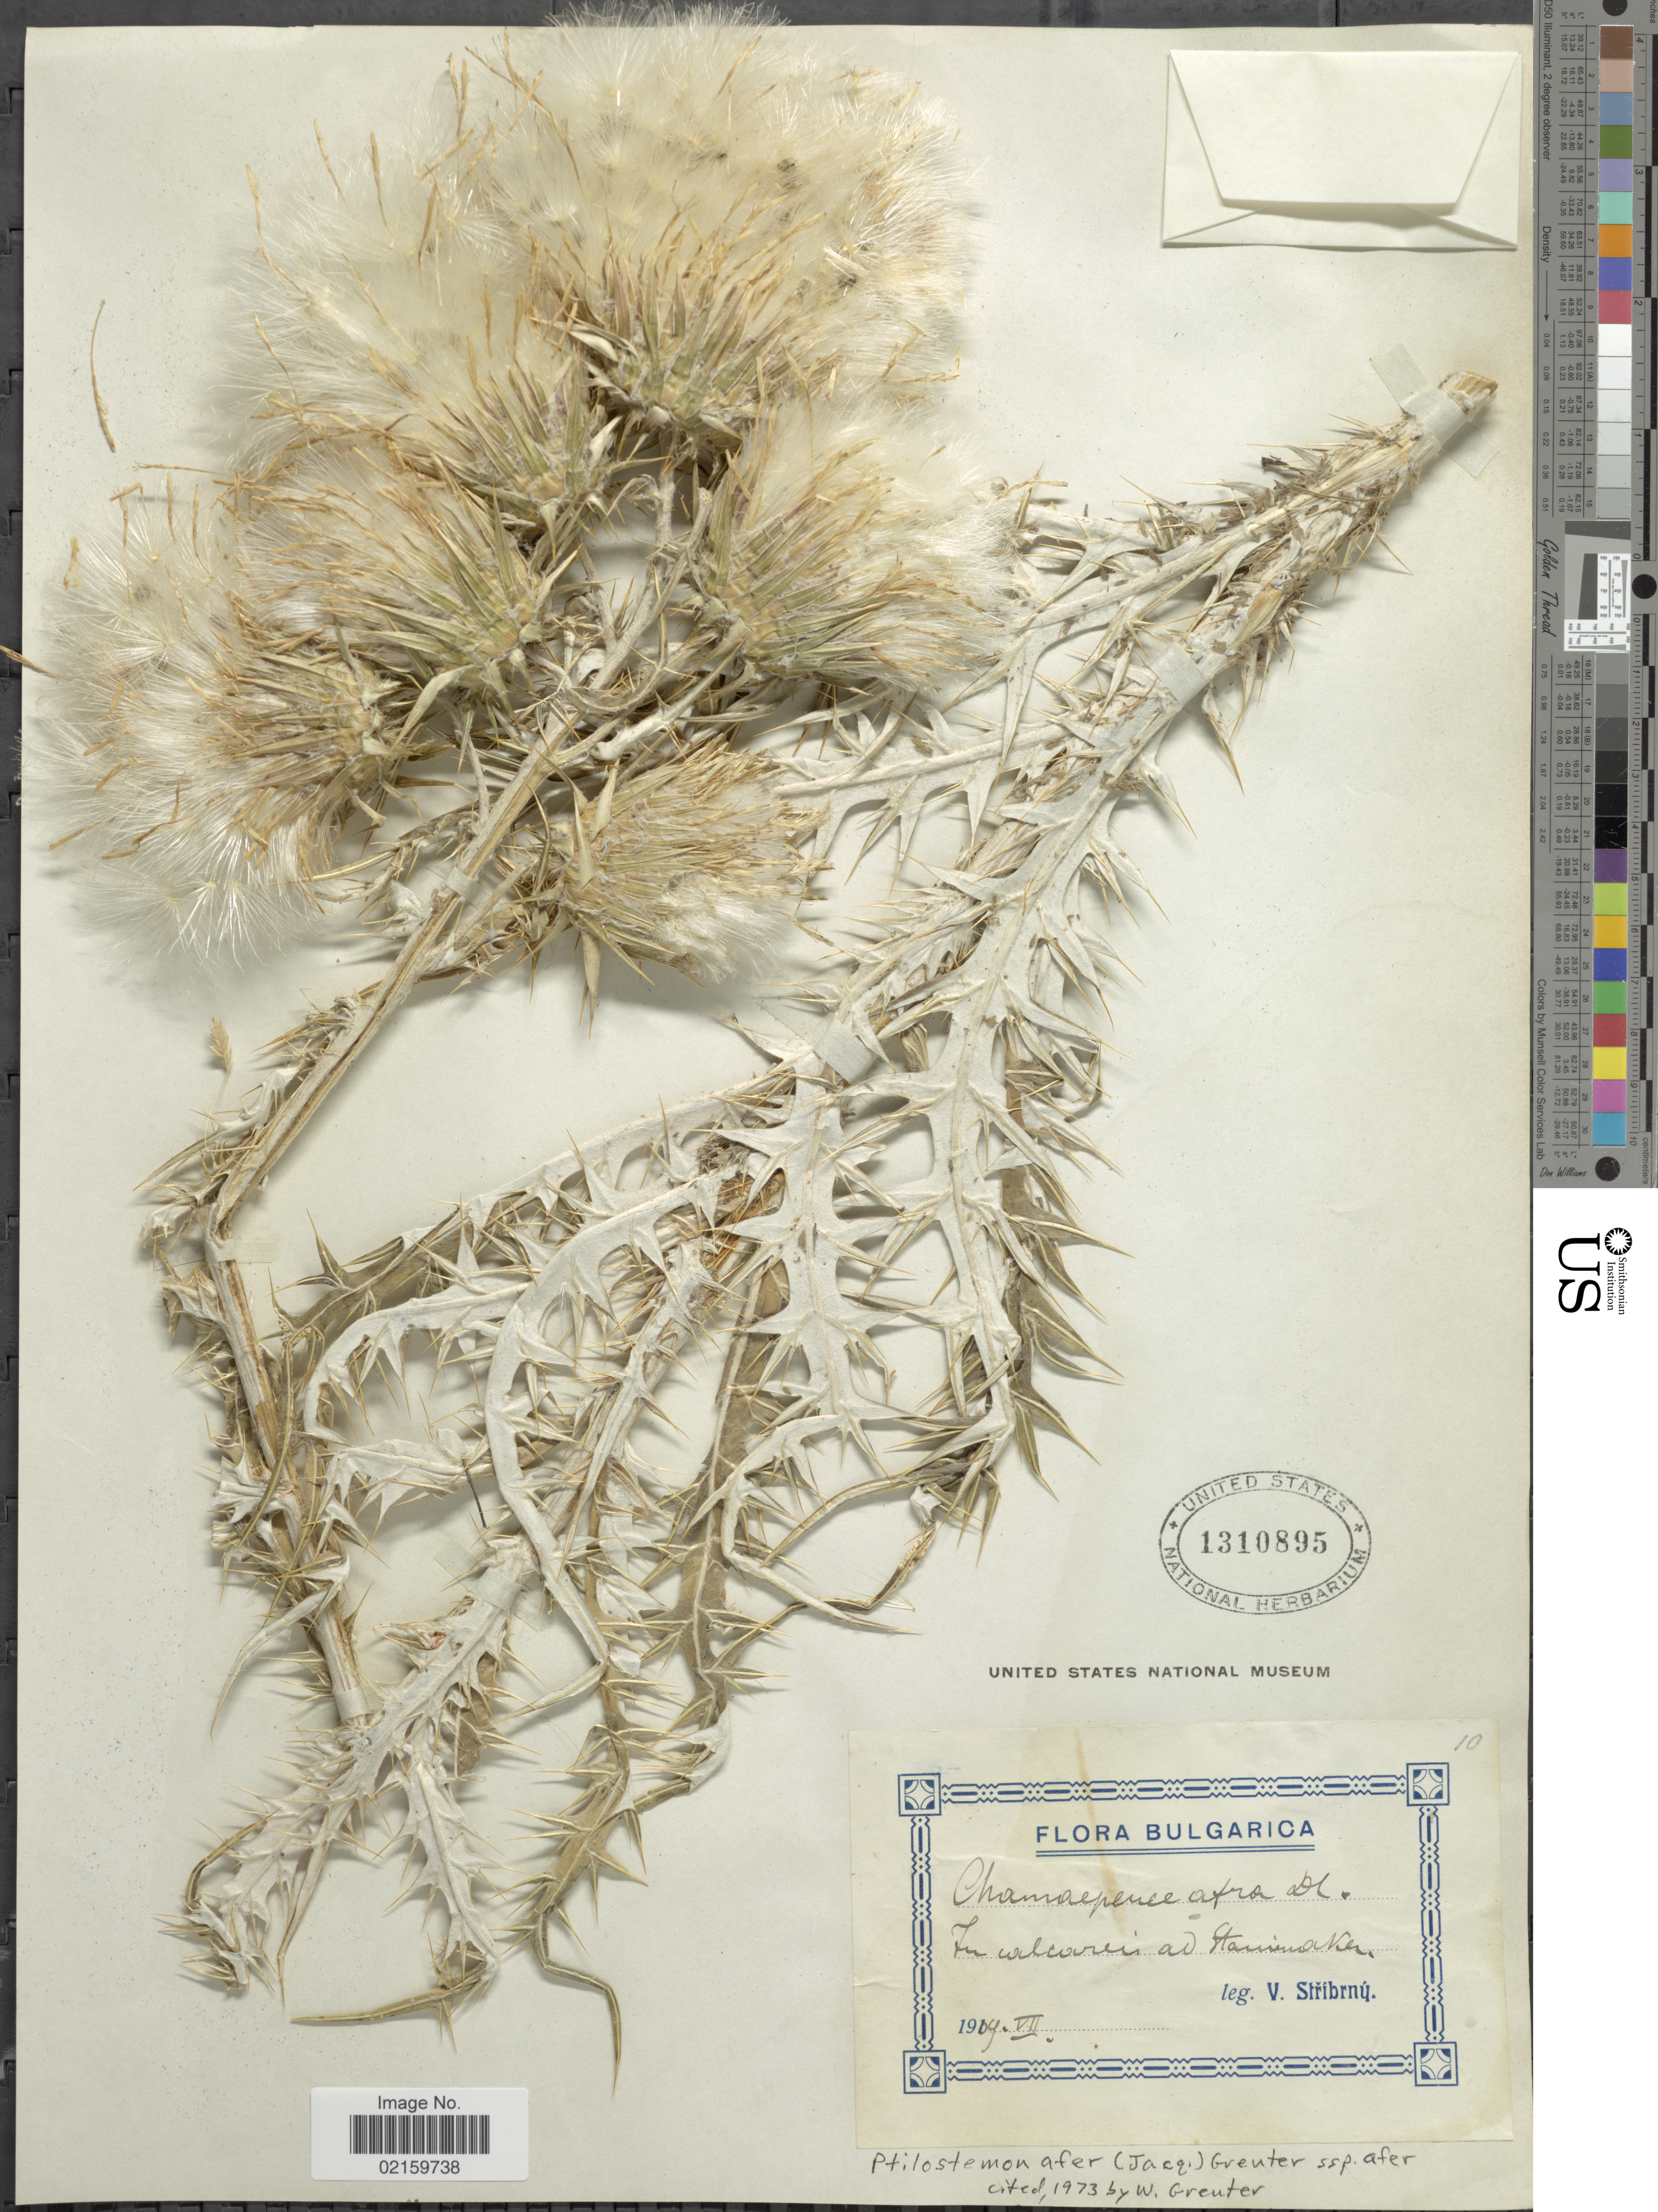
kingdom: Plantae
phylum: Tracheophyta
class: Magnoliopsida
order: Asterales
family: Asteraceae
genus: Ptilostemon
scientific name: Ptilostemon afer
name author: (Jacq.) Greuter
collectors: V. Stribrny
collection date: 1909-07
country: Bulgaria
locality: Bulgarica. In wilwires ad Stramenaker [interpreted]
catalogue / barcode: US 1310895